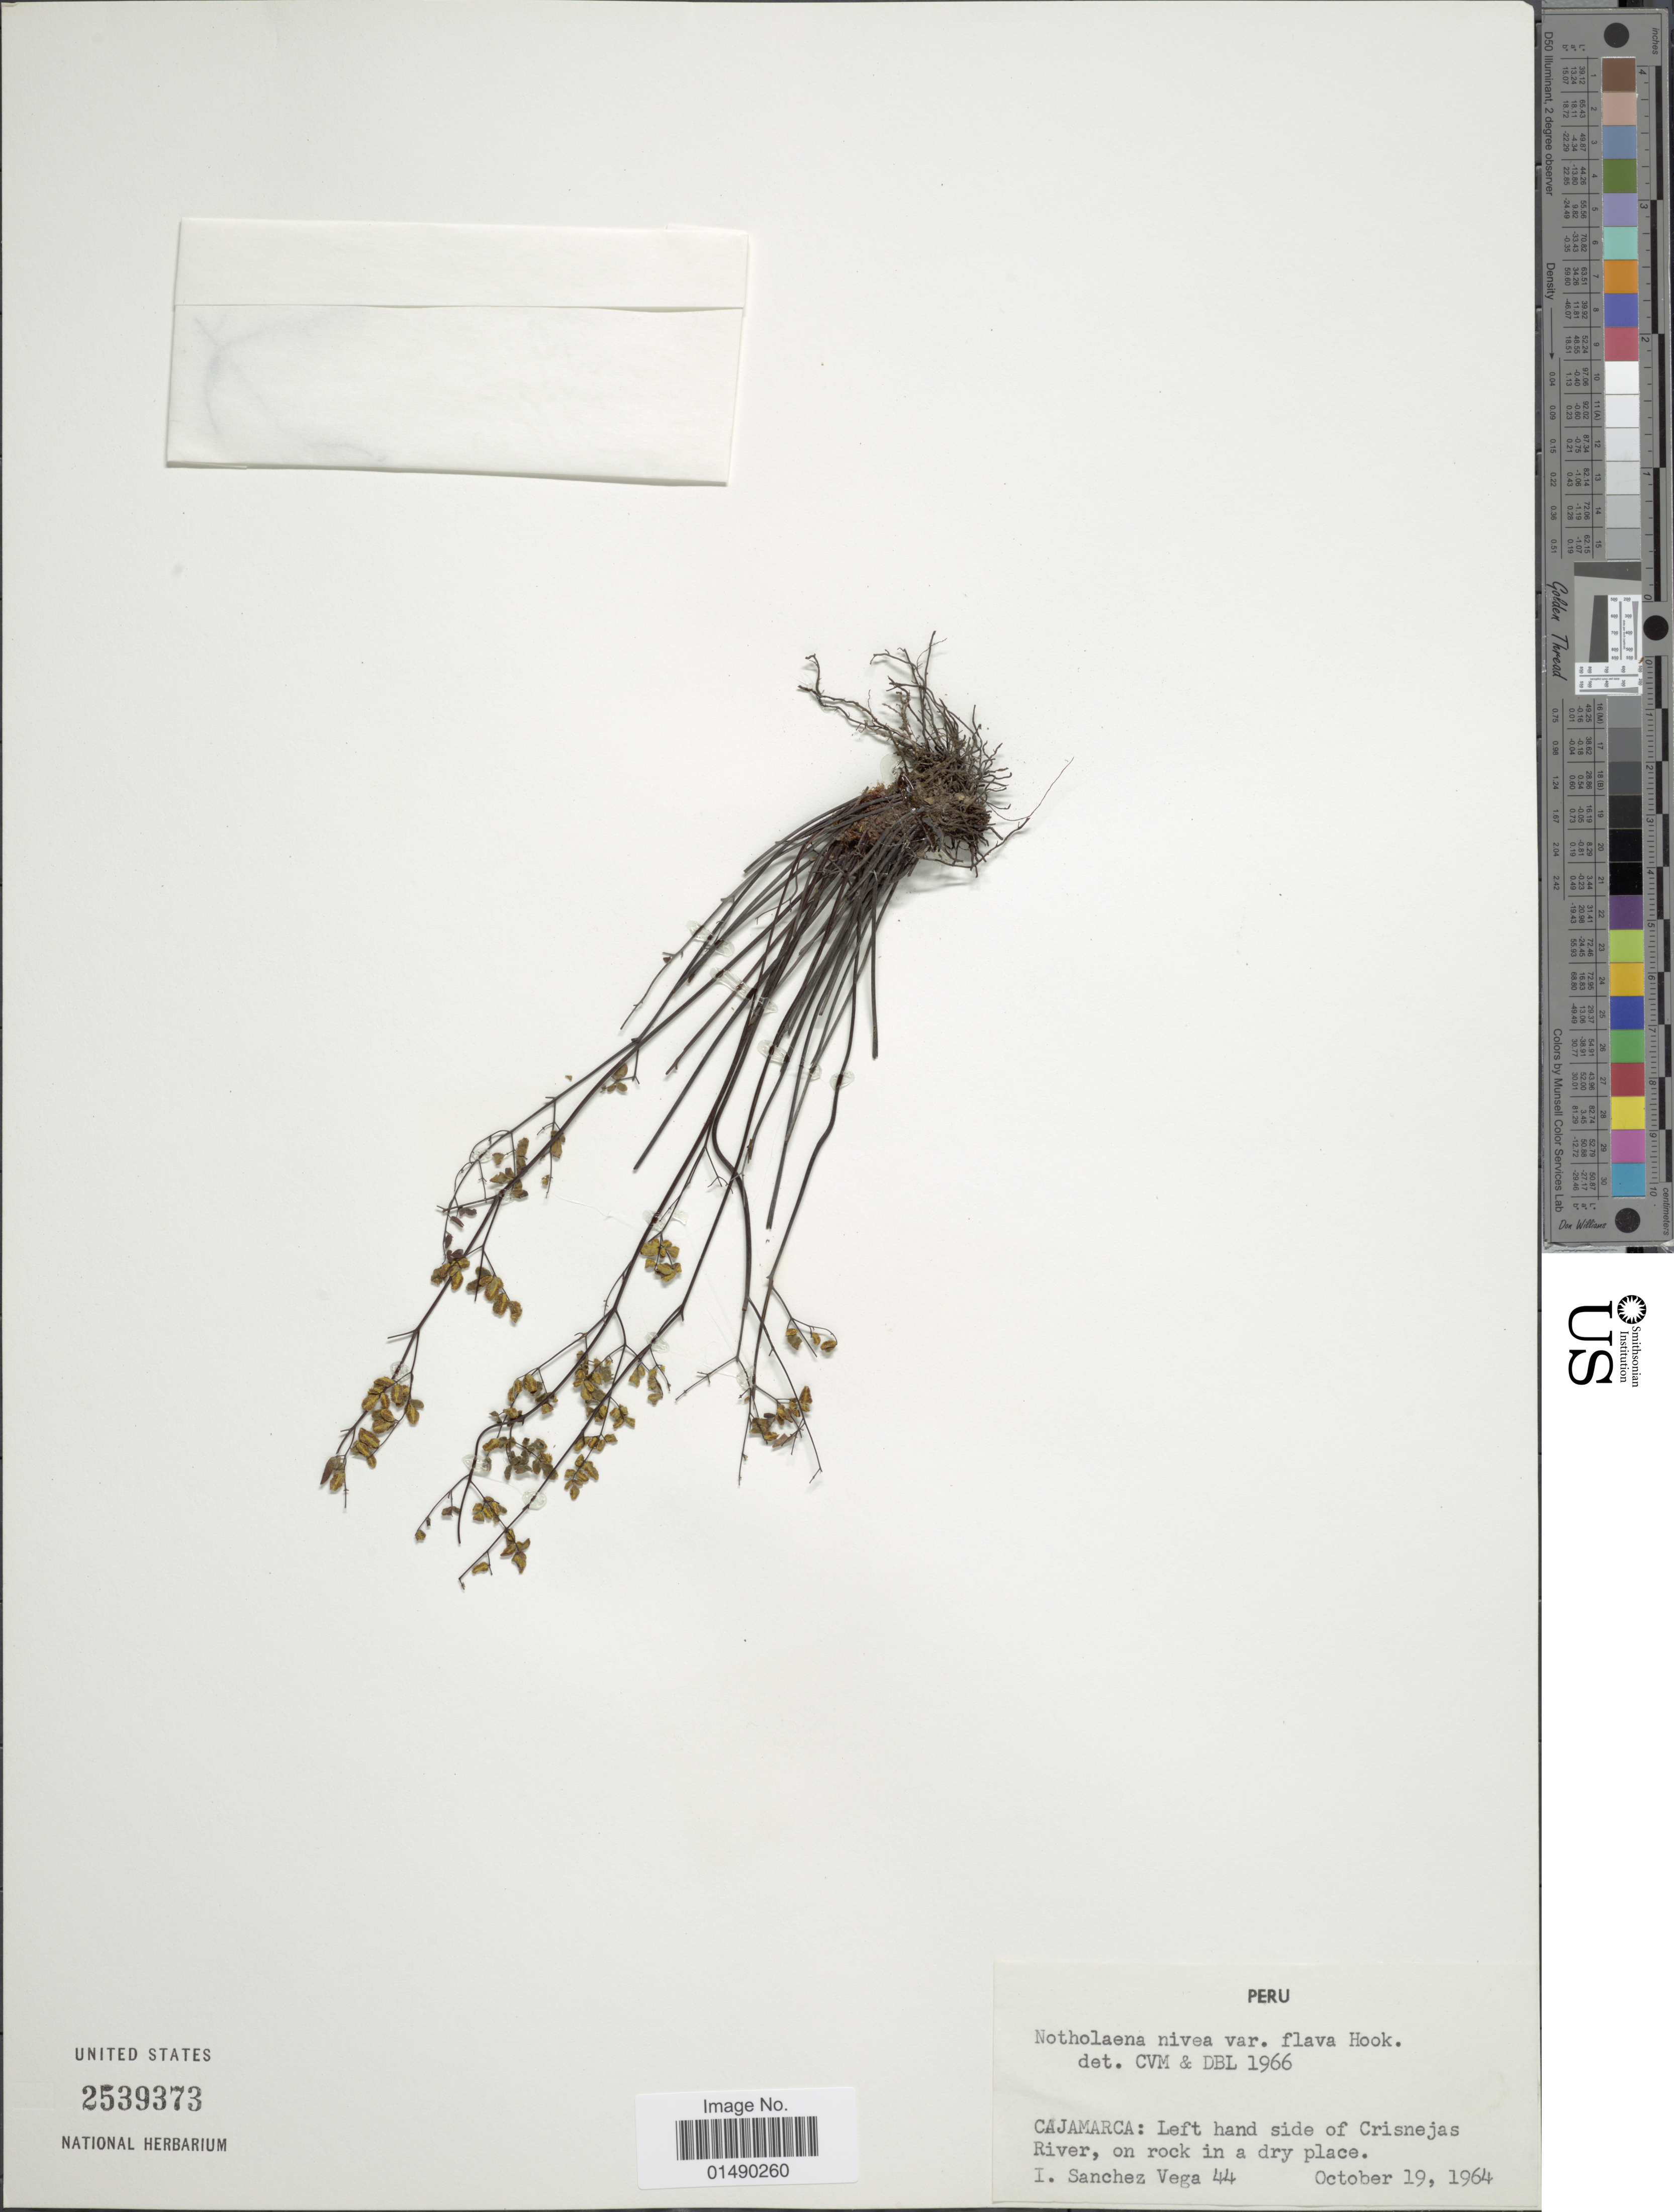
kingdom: Plantae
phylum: Tracheophyta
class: Polypodiopsida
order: Polypodiales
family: Pteridaceae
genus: Argyrochosma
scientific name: Argyrochosma nivea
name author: (Poir.) Windham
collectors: I. Sánchez Vega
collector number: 44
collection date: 1964-10-19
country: Peru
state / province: Cajamarca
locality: Peru, left hand side of Crisnejas River.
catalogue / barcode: US 2539373